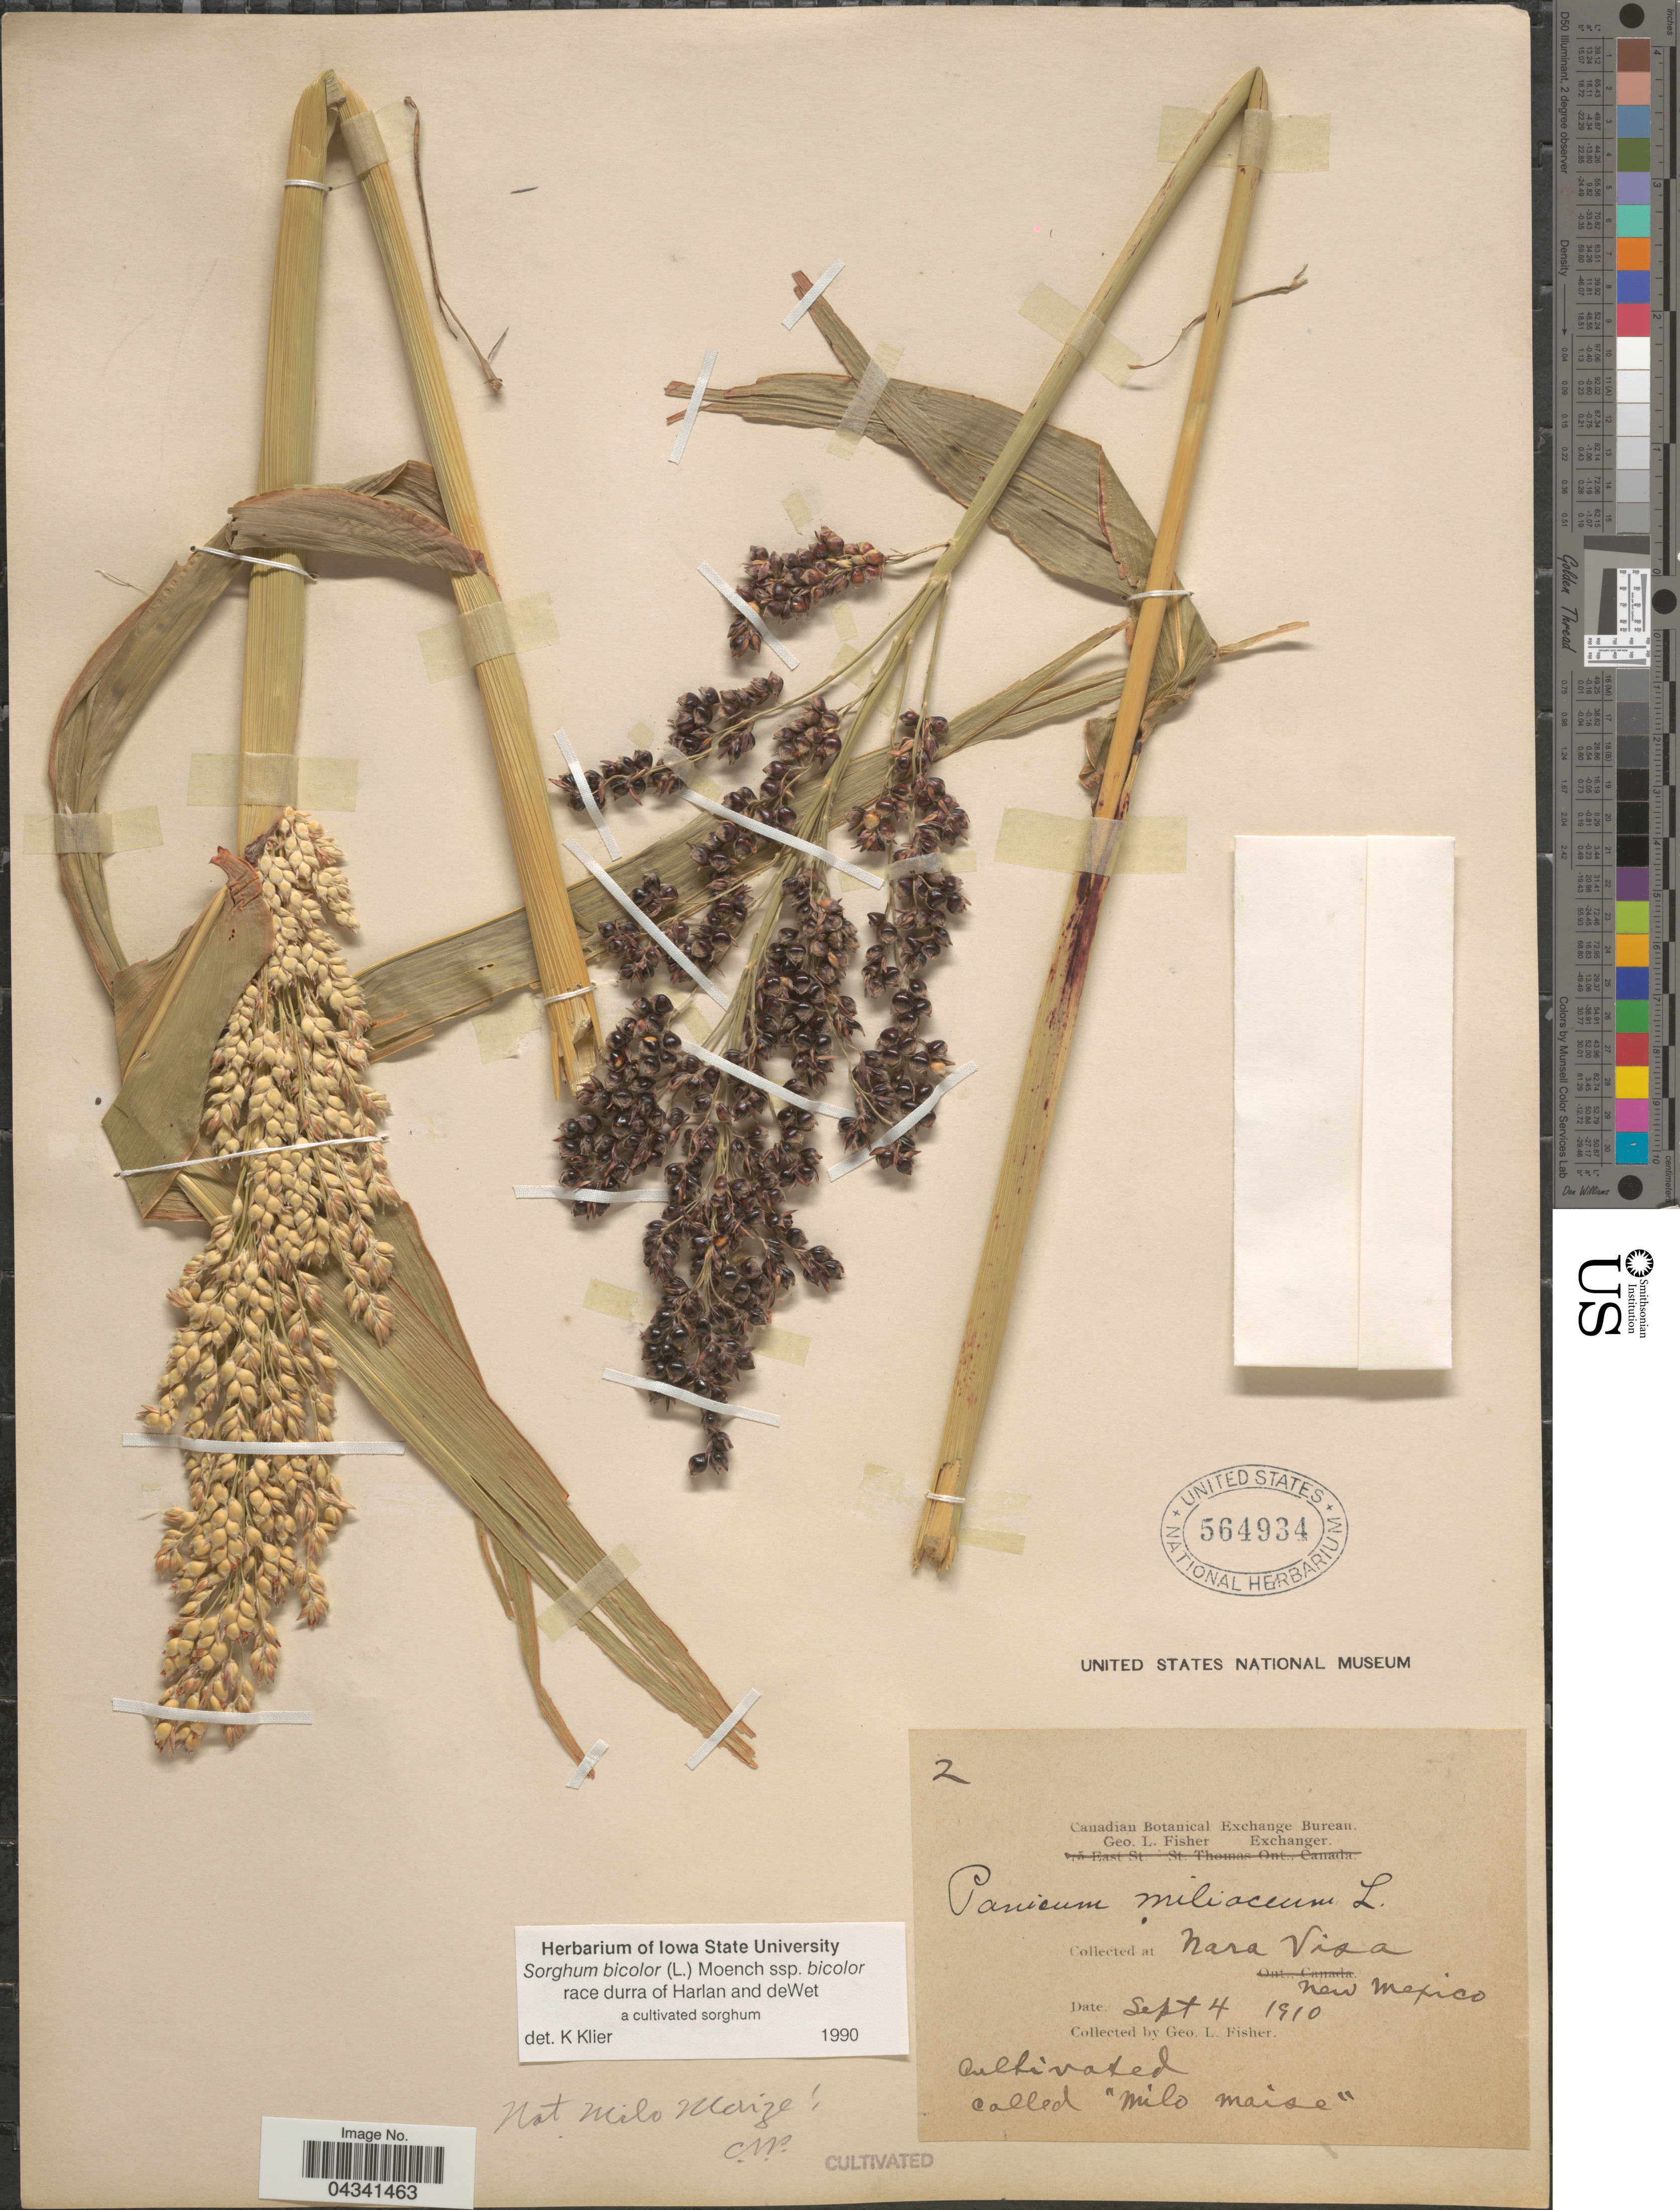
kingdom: Plantae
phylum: Tracheophyta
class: Liliopsida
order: Poales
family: Poaceae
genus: Sorghum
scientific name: Sorghum bicolor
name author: (L.) Moench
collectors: G. L. Fisher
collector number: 2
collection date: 1910-09-04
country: United States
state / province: New Mexico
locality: At Nara Visa.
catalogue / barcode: US 564934